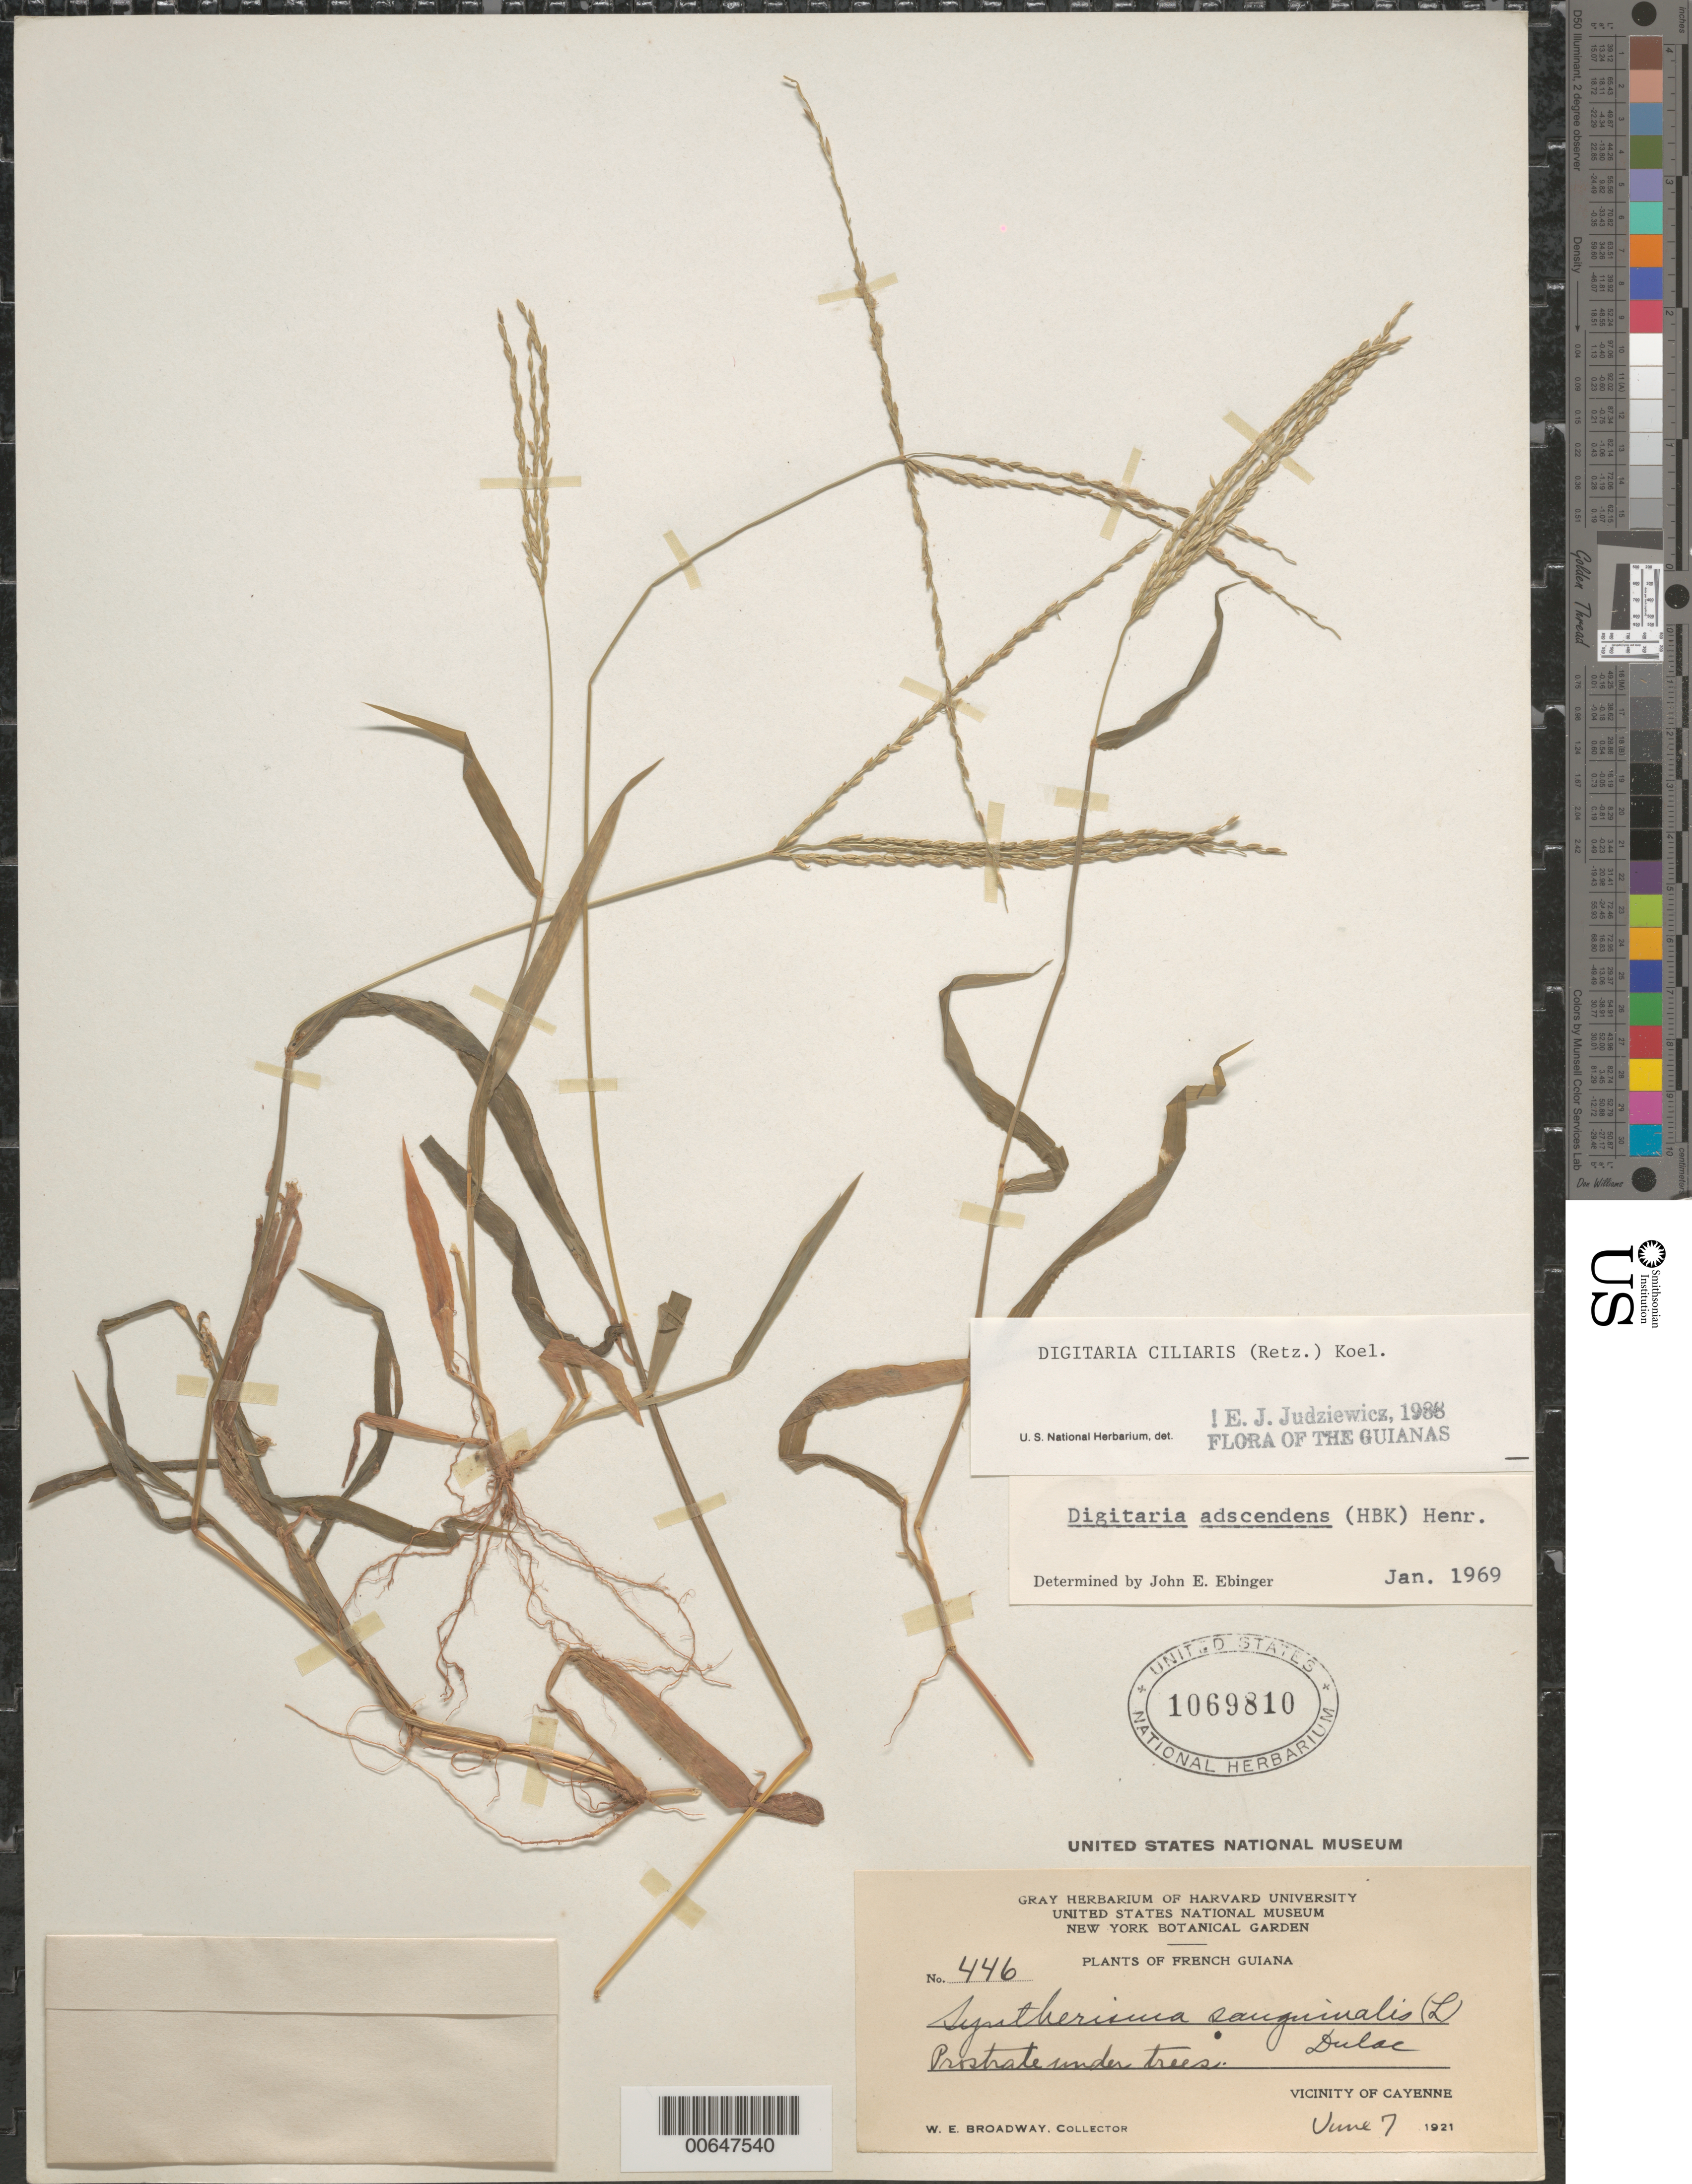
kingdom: Plantae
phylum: Tracheophyta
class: Liliopsida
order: Poales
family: Poaceae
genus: Digitaria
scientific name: Digitaria ciliaris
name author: (Retz.) Koeler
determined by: Judziewicz, E. J.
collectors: W. E. Broadway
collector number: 446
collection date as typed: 7-Jun-21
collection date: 1921-06-07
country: French Guiana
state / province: Cayenne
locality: Cayenne, vic.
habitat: Prostrate under trees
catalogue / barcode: US 1069810